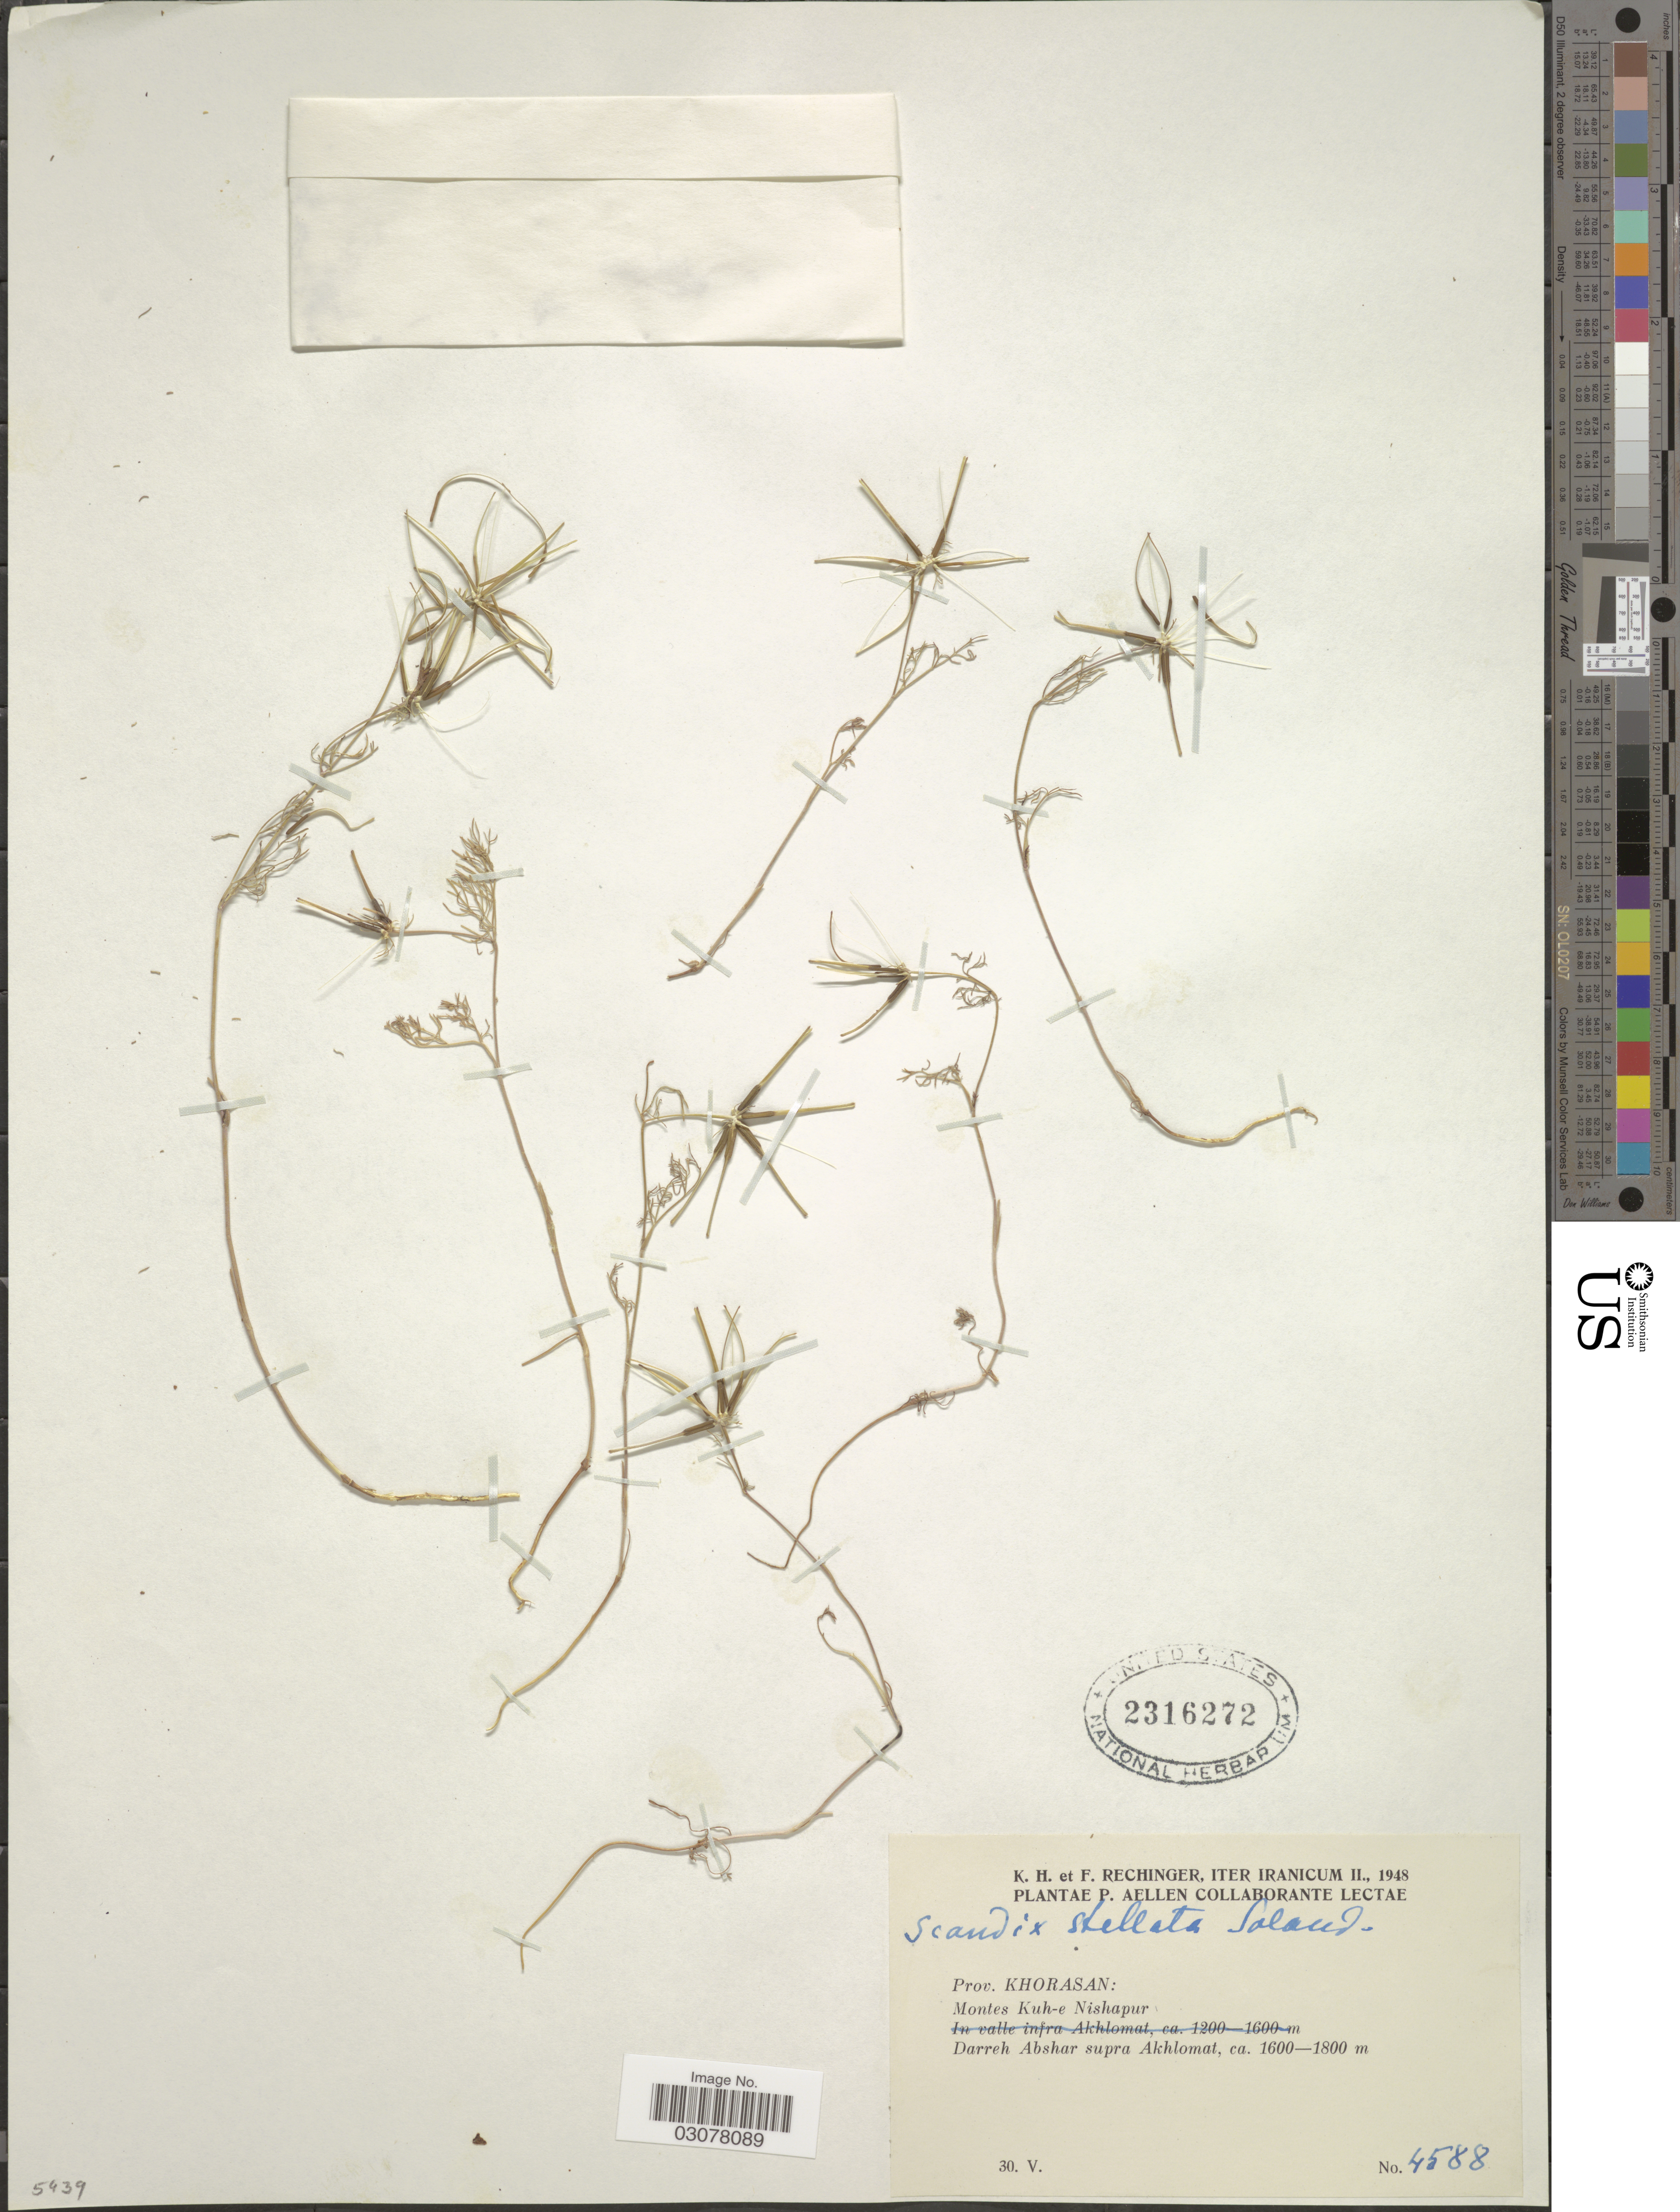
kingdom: Plantae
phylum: Tracheophyta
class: Magnoliopsida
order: Apiales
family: Apiaceae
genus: Scandix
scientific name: Scandix stellata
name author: Banks & Sol.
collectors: K. H. Rechinger & F. Rechinger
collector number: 4588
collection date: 1948-05-30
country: Iran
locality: Prov. Khorasan: Montes Kuh-e Nishapur. Darreh Abshar supra Akhlomat.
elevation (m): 1600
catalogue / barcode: US 2316272